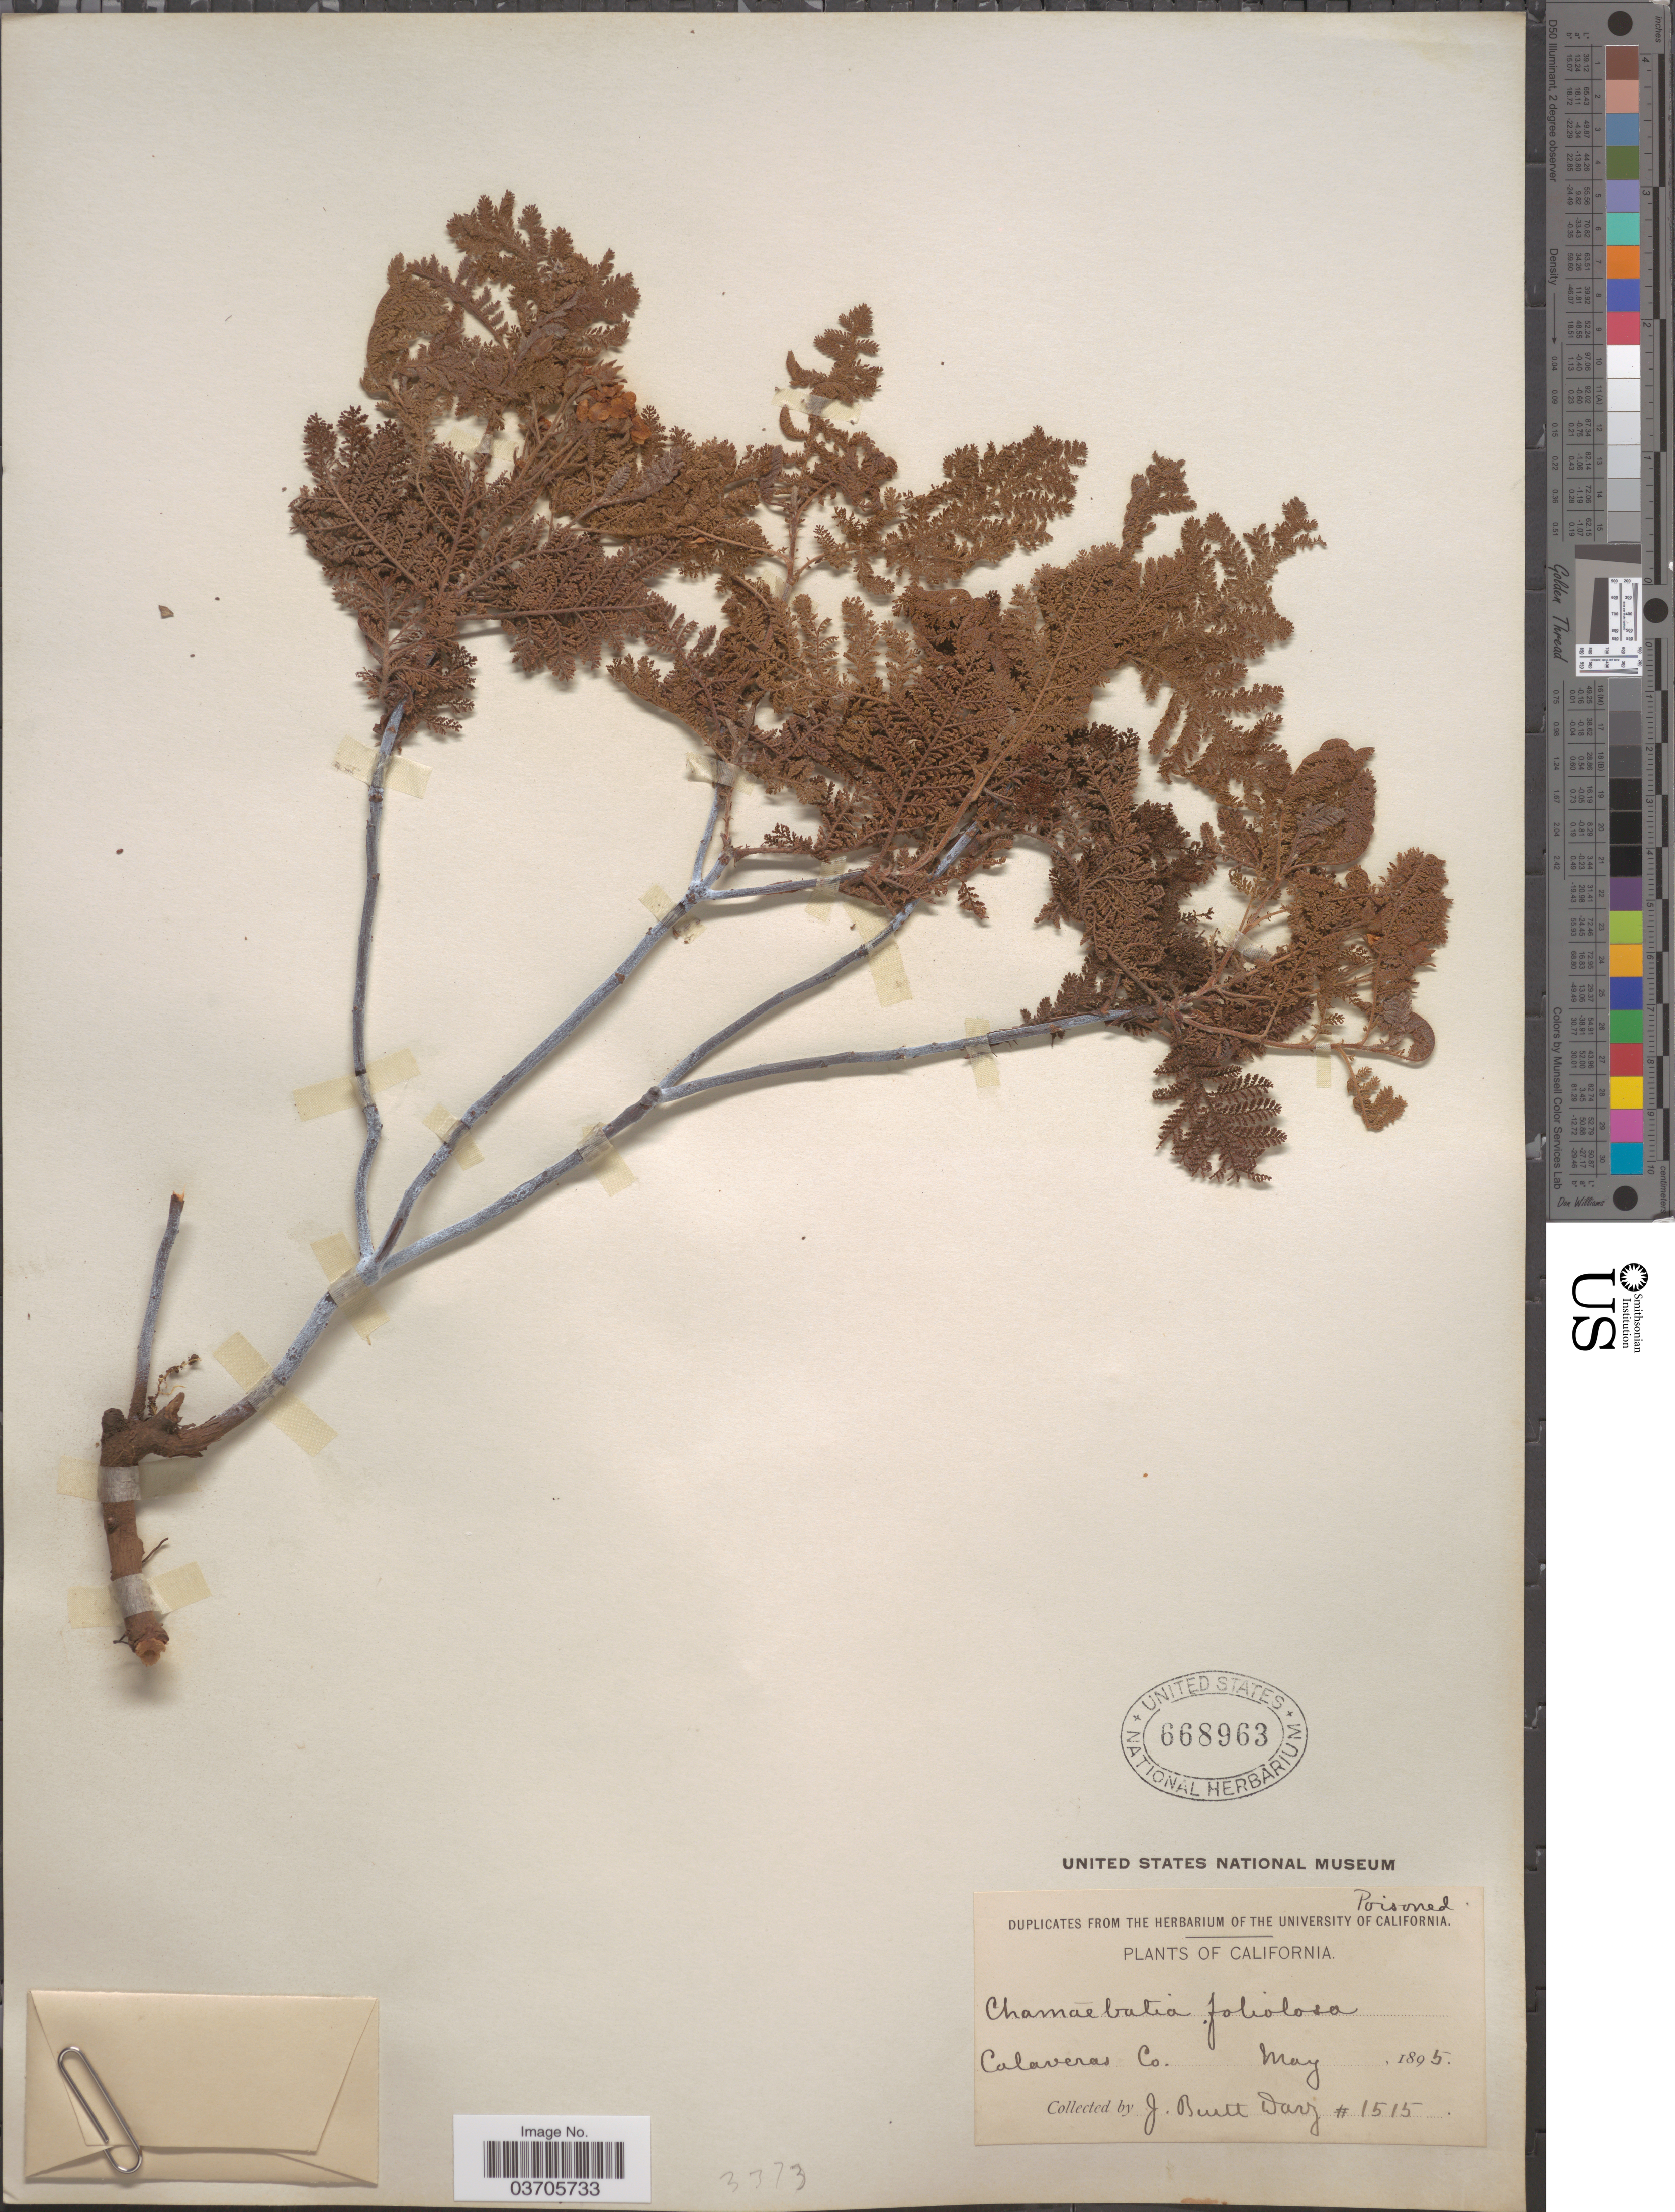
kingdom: Plantae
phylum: Tracheophyta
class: Magnoliopsida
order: Rosales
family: Rosaceae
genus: Chamaebatia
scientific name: Chamaebatia foliolosa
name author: Benth.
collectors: J. Burtt Davy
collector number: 1515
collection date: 1895-05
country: United States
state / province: California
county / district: Calaveras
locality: Calaveras Co.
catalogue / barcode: US 668963